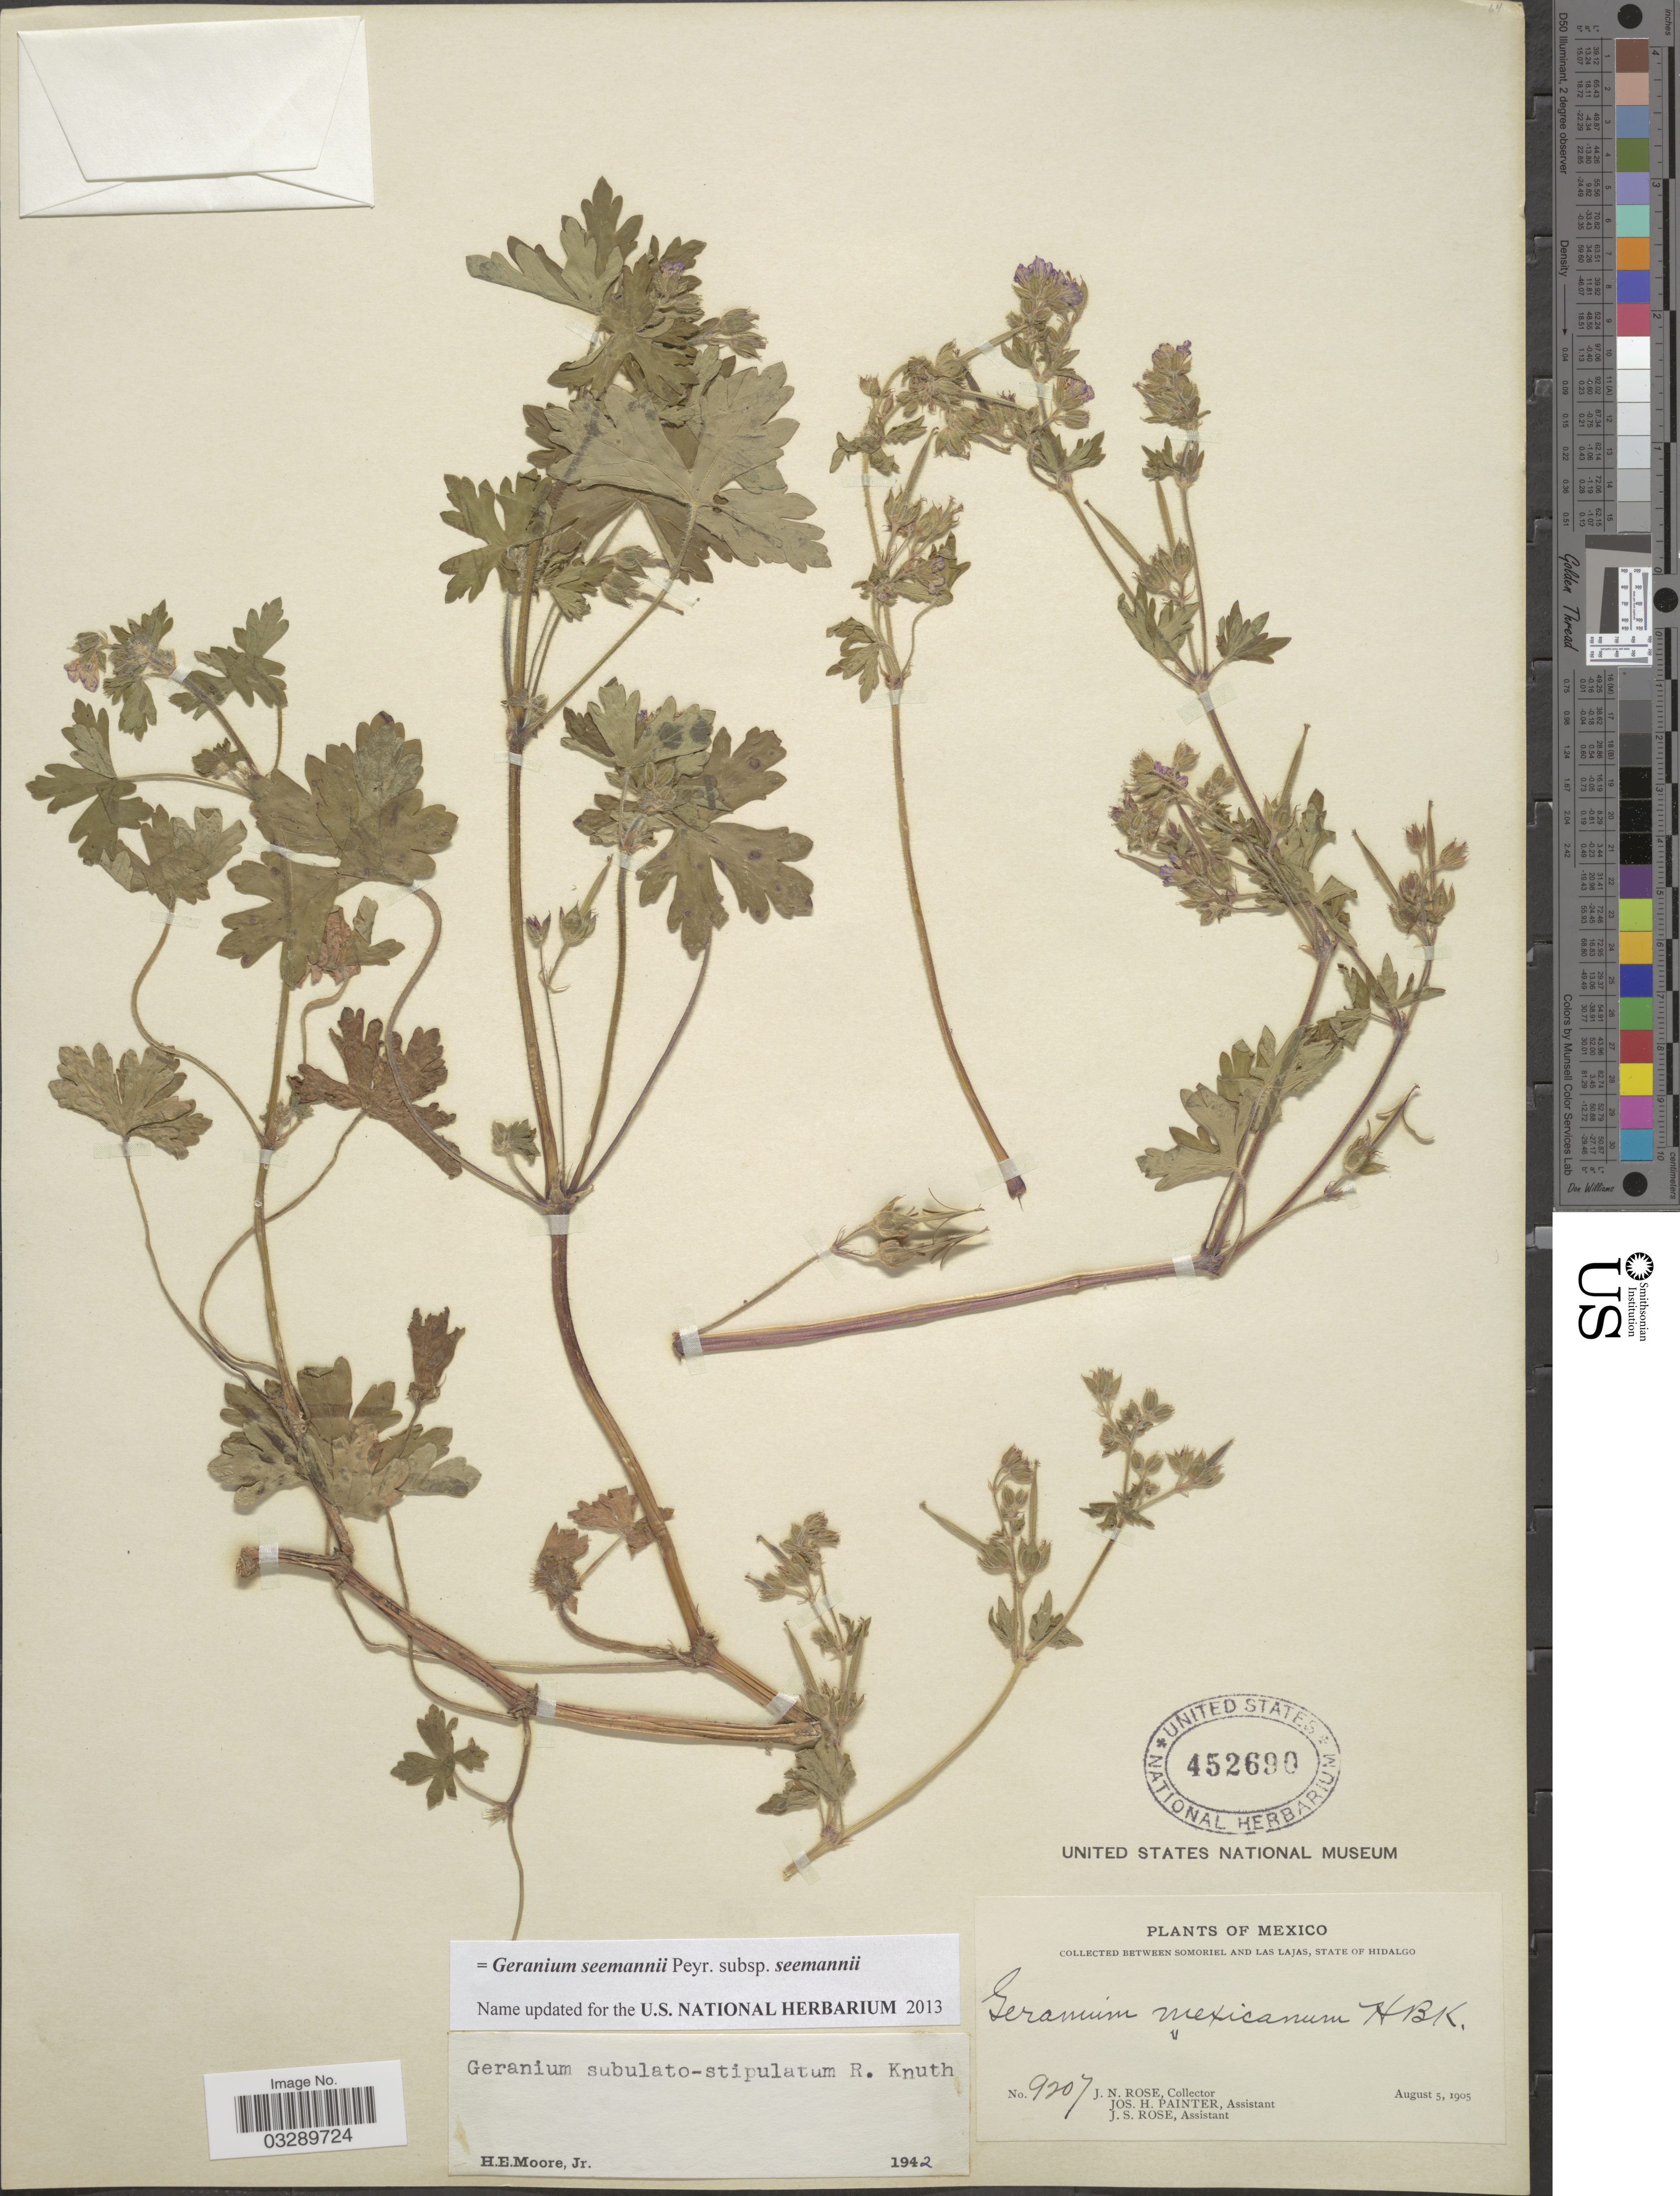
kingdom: Plantae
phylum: Tracheophyta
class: Magnoliopsida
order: Geraniales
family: Geraniaceae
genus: Geranium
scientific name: Geranium seemannii subsp. seemannii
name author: Peyr.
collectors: J. N. Rose, J. H. Painter & J. S. Rose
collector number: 9207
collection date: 1905-08-05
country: Mexico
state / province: Hidalgo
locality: Between Somoriel and Las Najas.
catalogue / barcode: US 452690